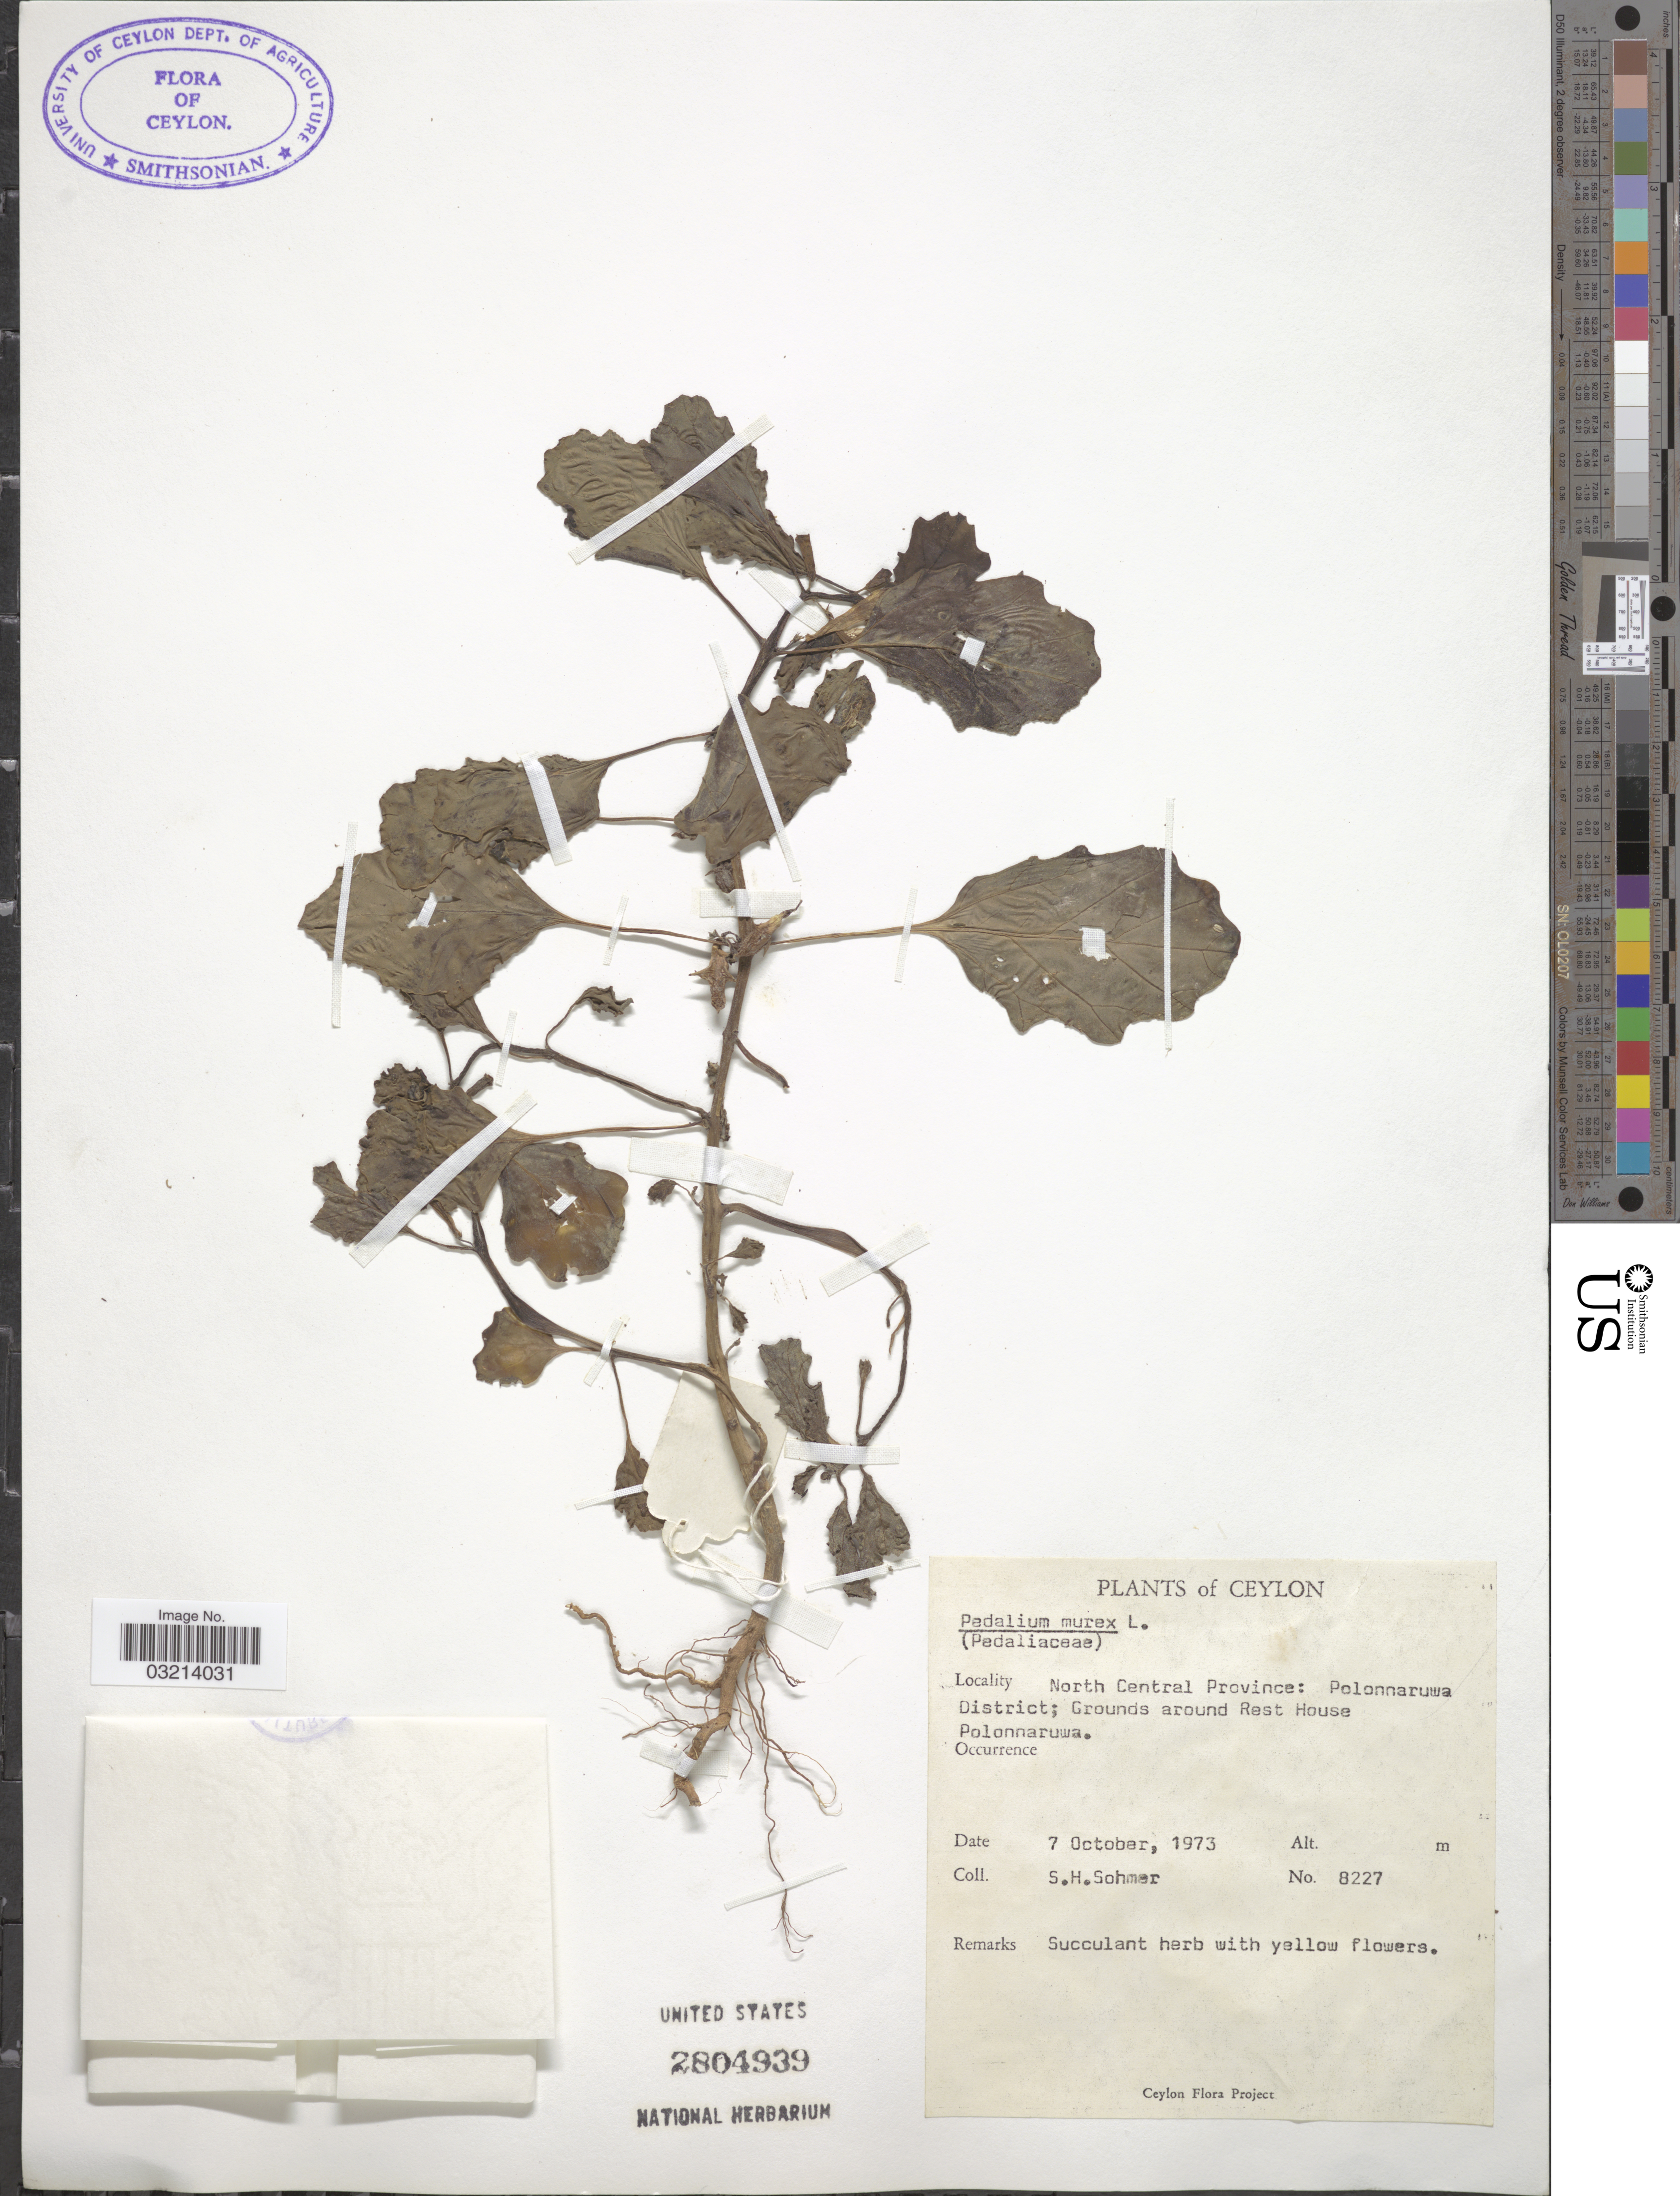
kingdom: Plantae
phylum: Tracheophyta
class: Magnoliopsida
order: Lamiales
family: Pedaliaceae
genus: Pedalium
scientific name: Pedalium murex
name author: L.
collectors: S. H. Sohmer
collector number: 8227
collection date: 1973-10-07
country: Sri Lanka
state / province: North Central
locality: Ceylon. Polonnaruwa District; Grounds around Rest House Polonnaruwa.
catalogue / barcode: US 2804939